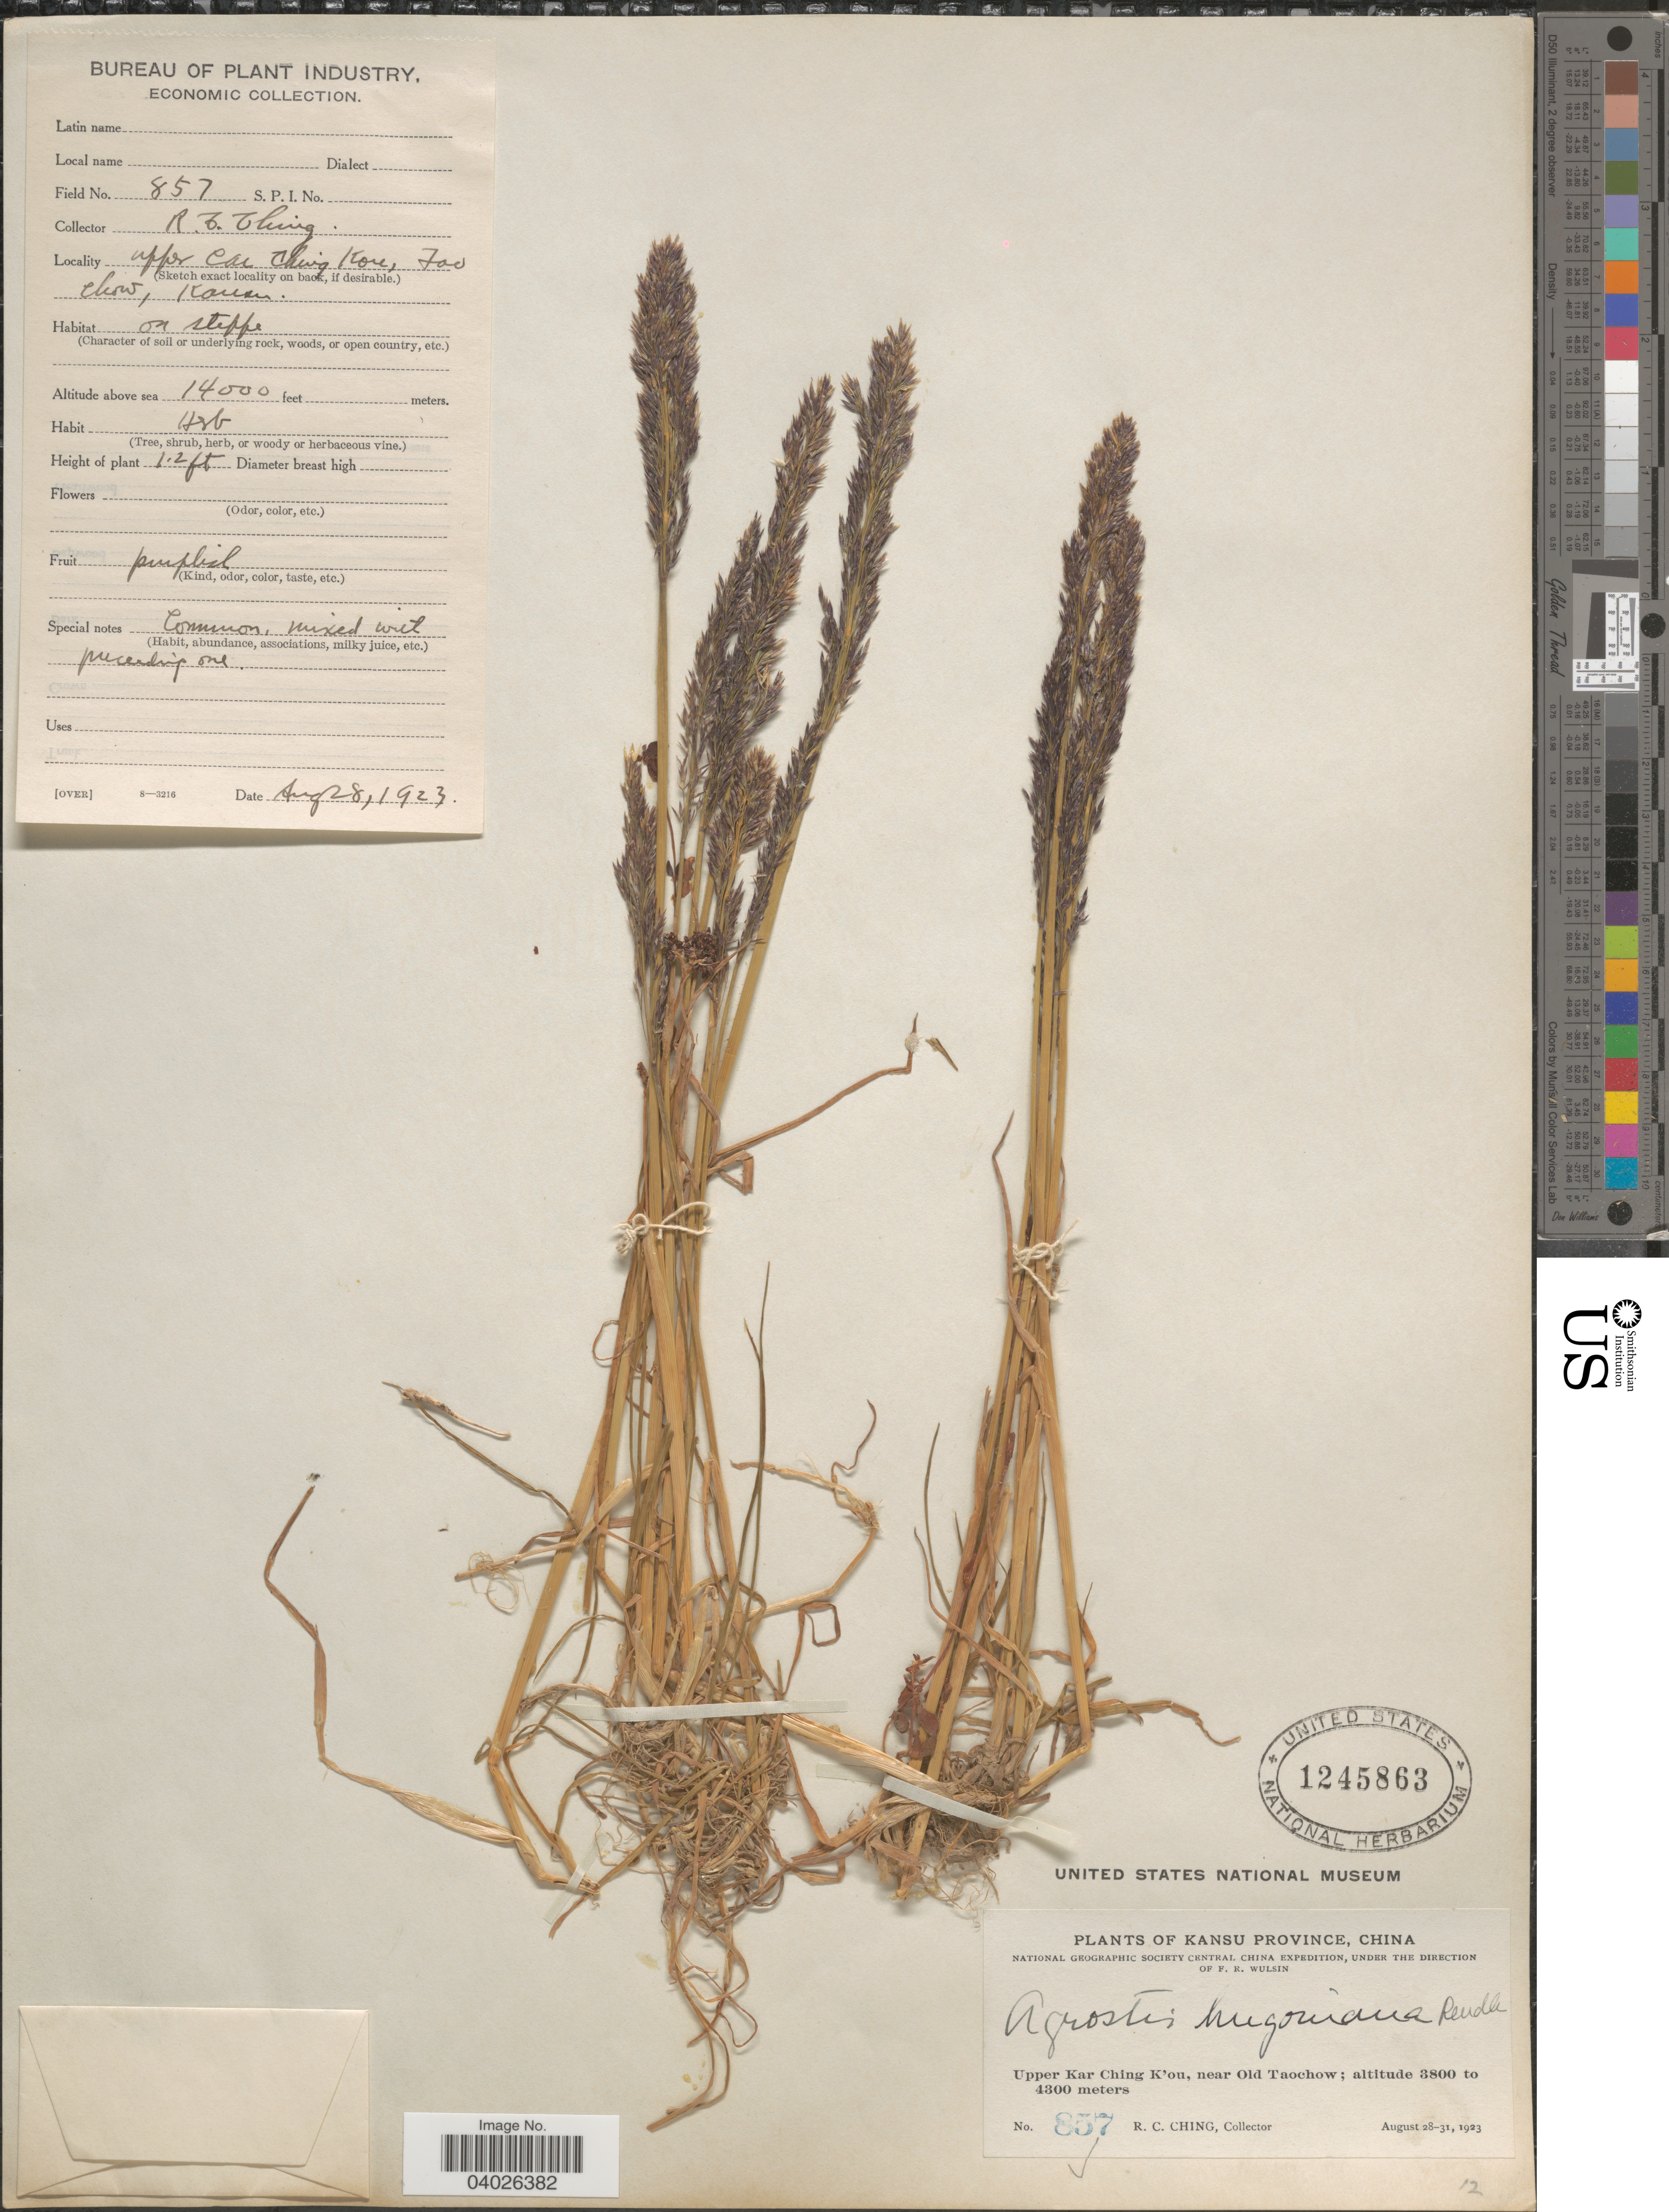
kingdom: Plantae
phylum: Tracheophyta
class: Liliopsida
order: Poales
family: Poaceae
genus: Agrostis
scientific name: Agrostis hugoniana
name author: Rendle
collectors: R. C. Ching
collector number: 857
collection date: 1923-08-28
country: China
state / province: Gansu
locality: Kansu Province. Upper Kar Ching K'ou, near Old Taochow.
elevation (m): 4267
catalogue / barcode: US 1245863